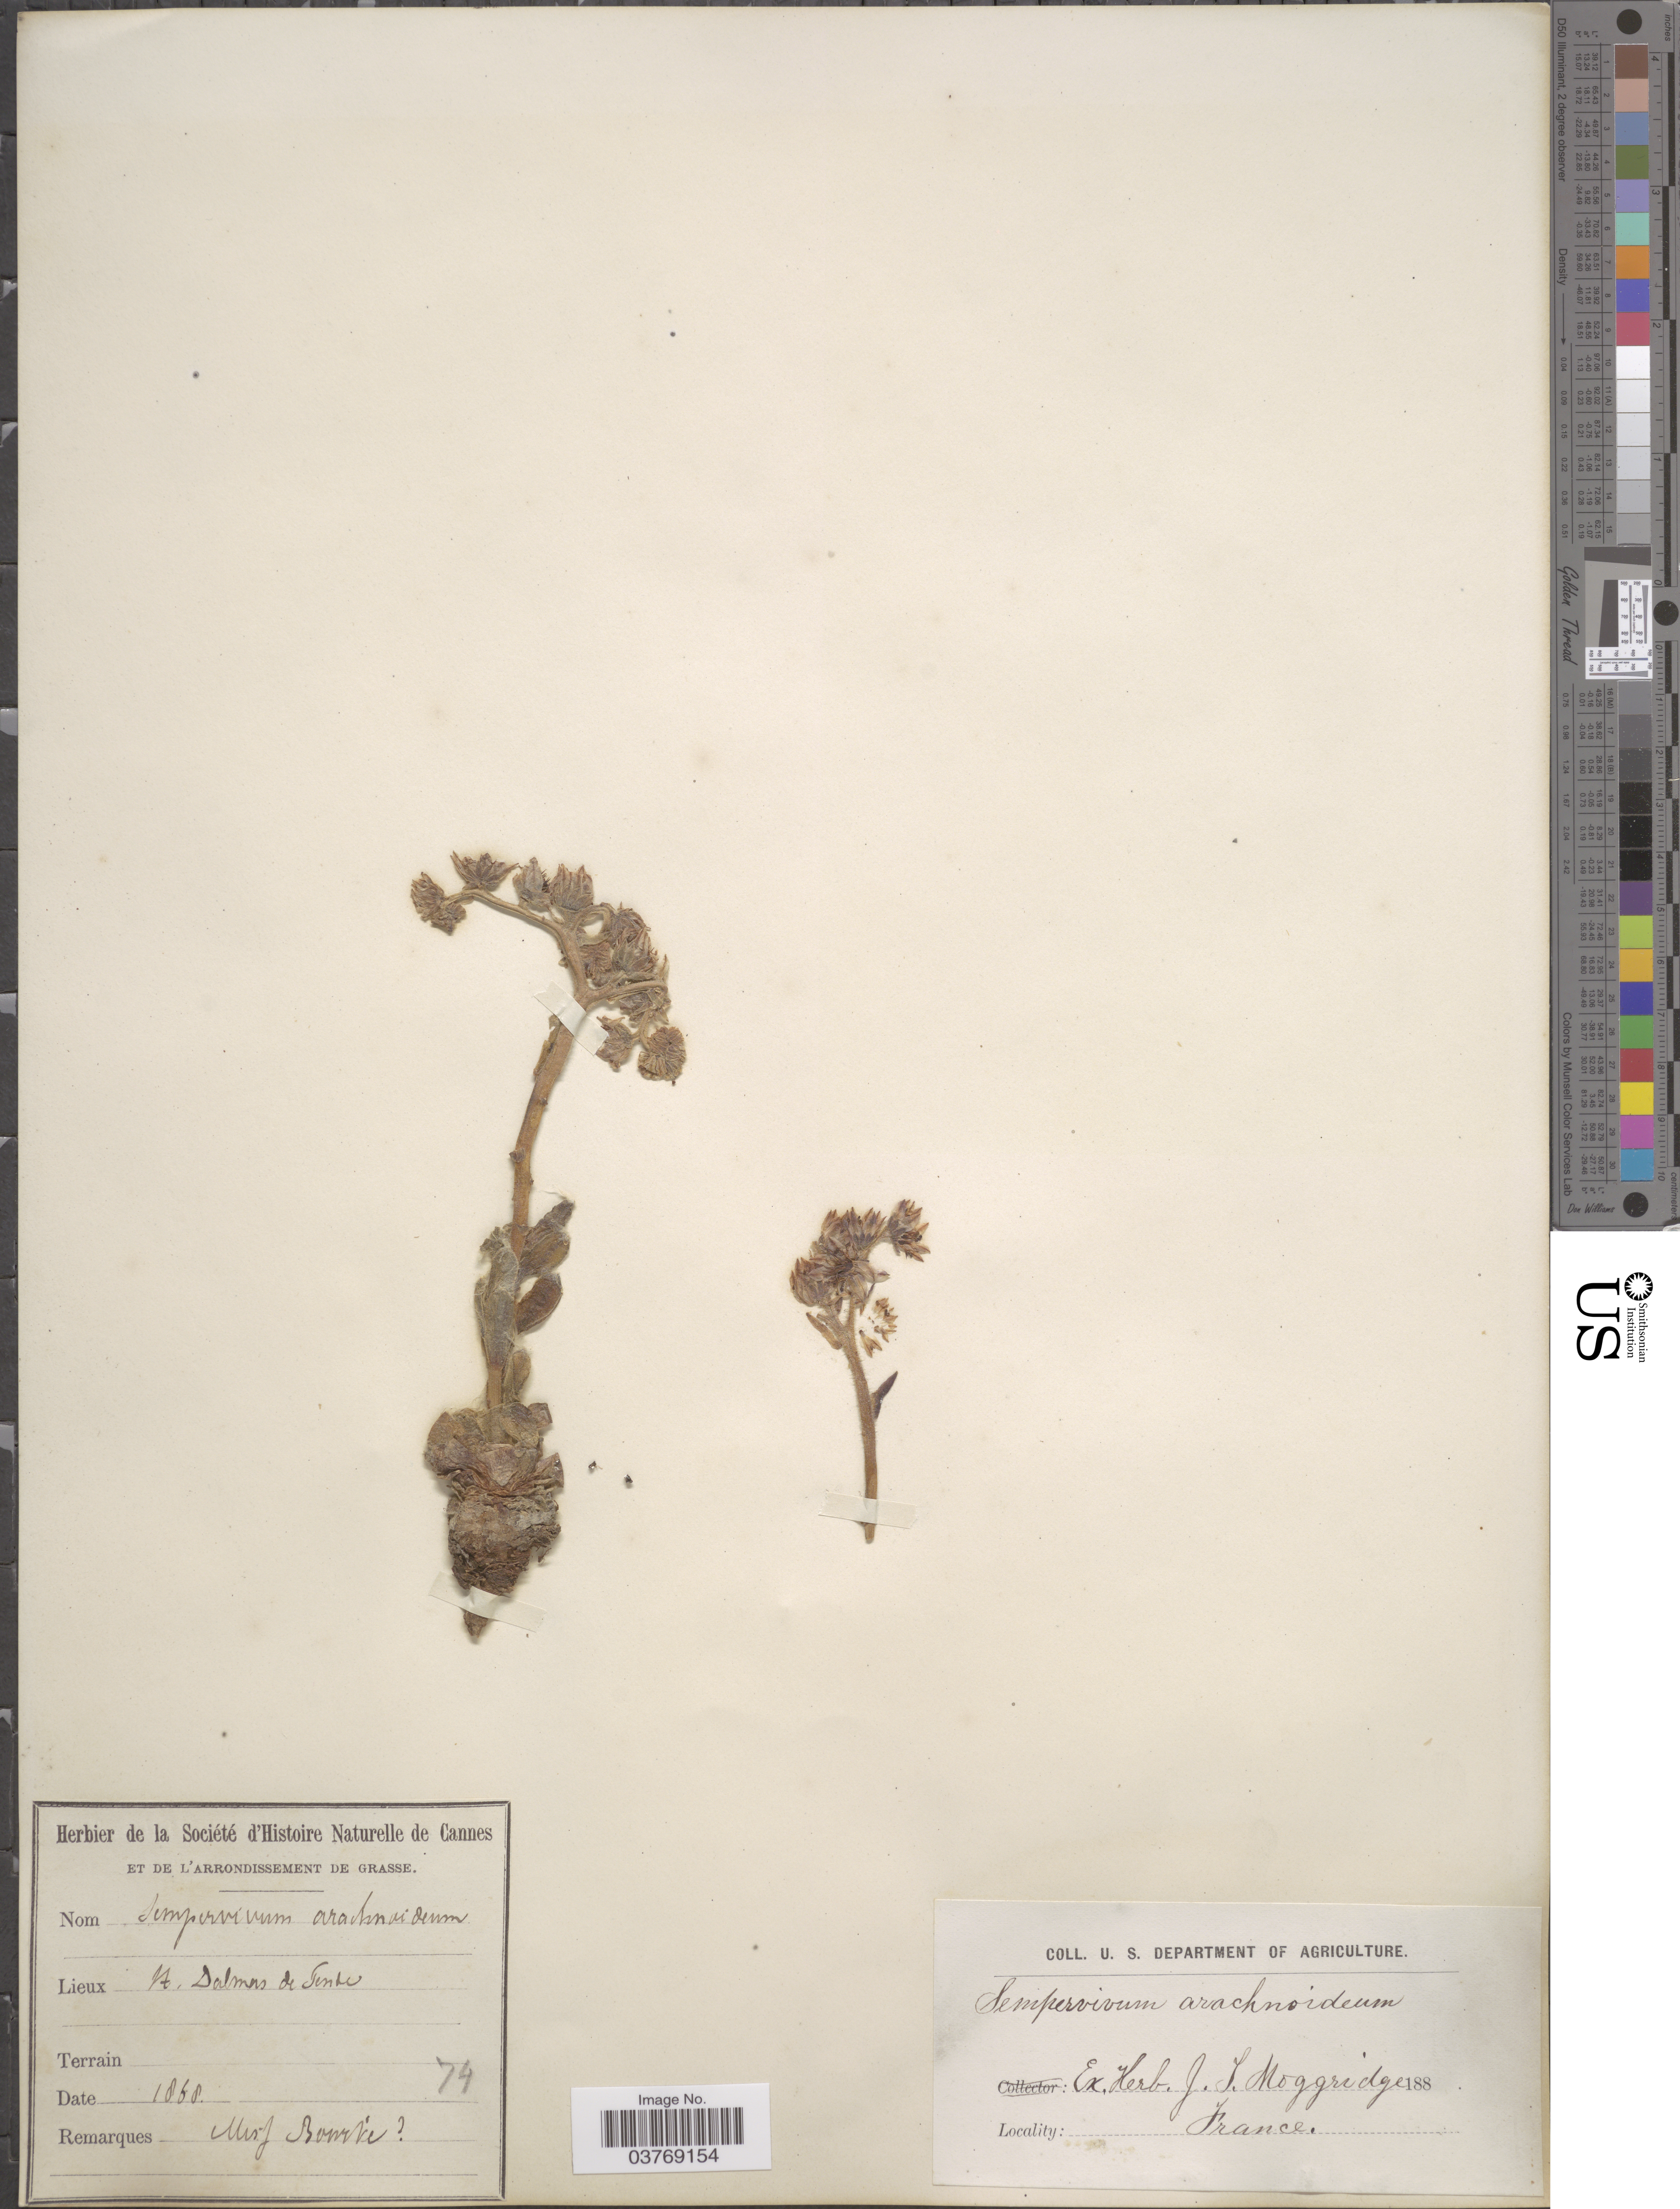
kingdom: Plantae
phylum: Tracheophyta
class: Magnoliopsida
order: Saxifragales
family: Crassulaceae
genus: Sempervivum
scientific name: Sempervivum arachnoideum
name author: L.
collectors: ex herb. J.T. Moggridge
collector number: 74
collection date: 1868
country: France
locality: St. Dalmas de Tende.